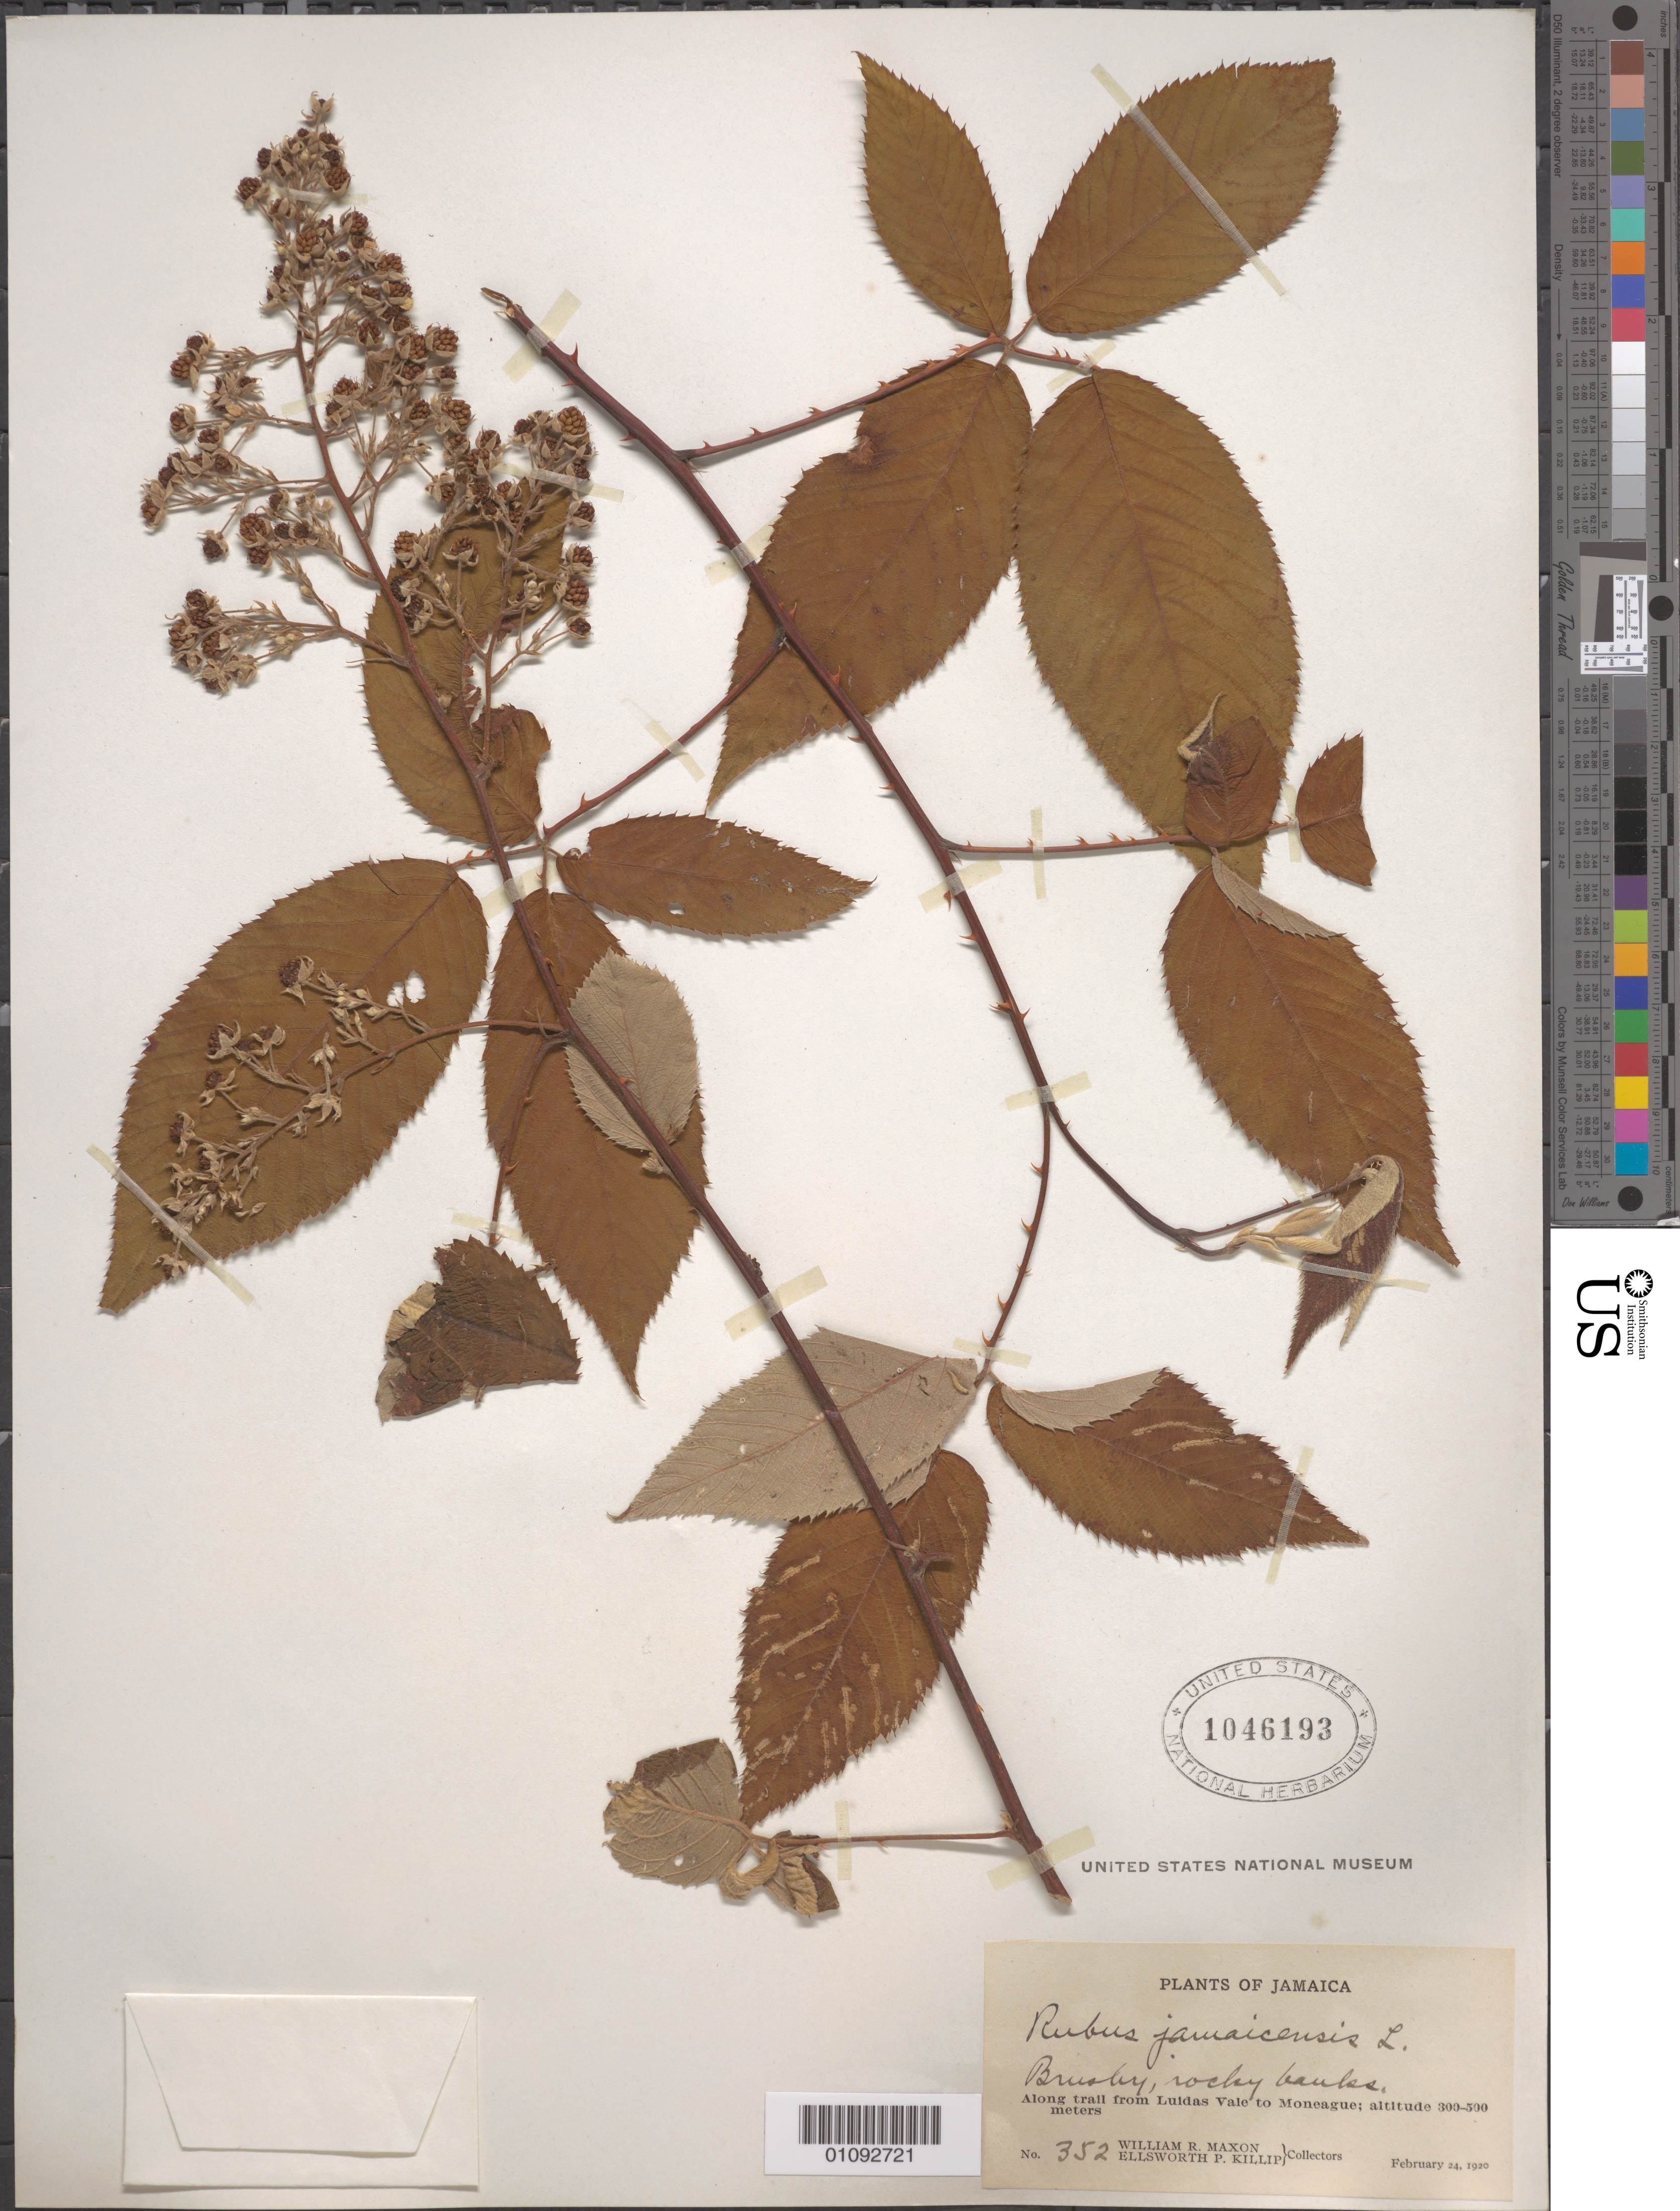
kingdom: Plantae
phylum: Tracheophyta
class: Magnoliopsida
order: Rosales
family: Rosaceae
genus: Rubus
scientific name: Rubus jamaicensis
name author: L.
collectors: W. R. Maxon & E. P. Killip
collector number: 352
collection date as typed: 24 Feb 1920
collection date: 1920-02-24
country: Jamaica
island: Jamaica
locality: Along trail from Luidas Vale to Moneague.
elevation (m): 300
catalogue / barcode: US 1046193